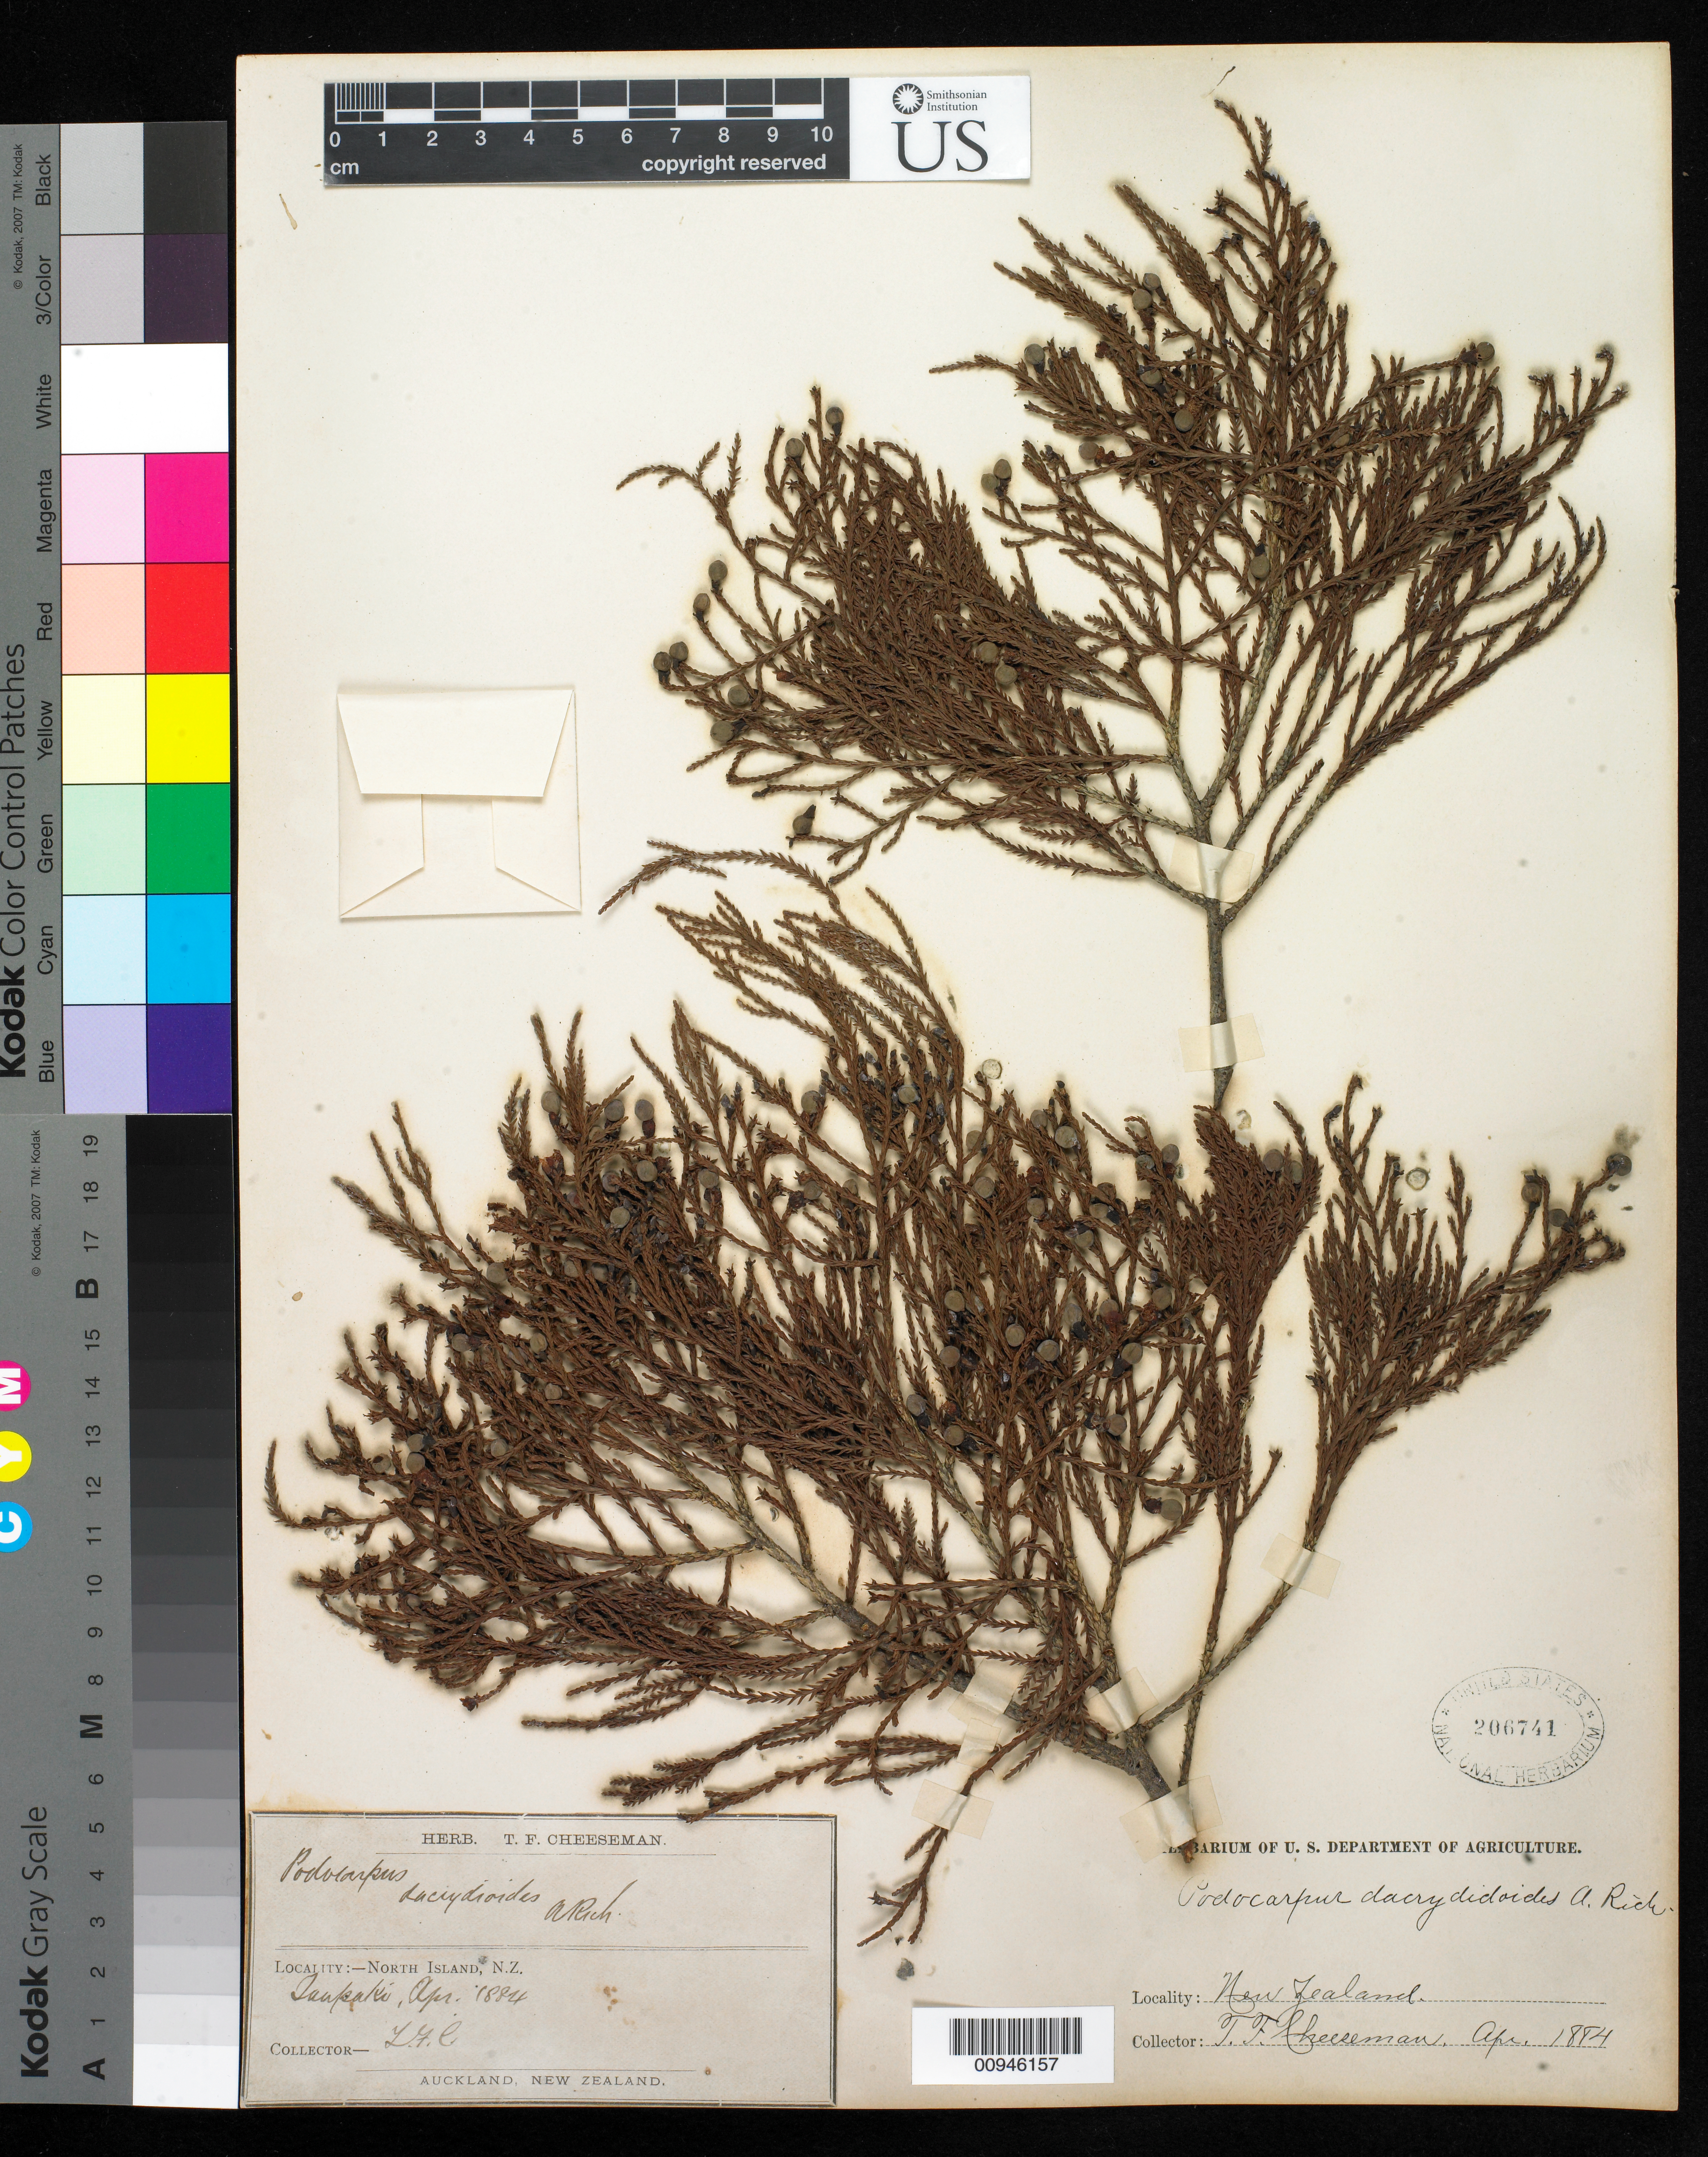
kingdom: Plantae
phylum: Tracheophyta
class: Pinopsida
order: Pinales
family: Podocarpaceae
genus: Podocarpus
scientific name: Podocarpus dacrydioides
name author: A. Rich.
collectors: T. F. Cheeseman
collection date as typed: Apr 1884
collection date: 1884-04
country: New Zealand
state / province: Auckland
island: North I.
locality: Tanpaku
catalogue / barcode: US 206741